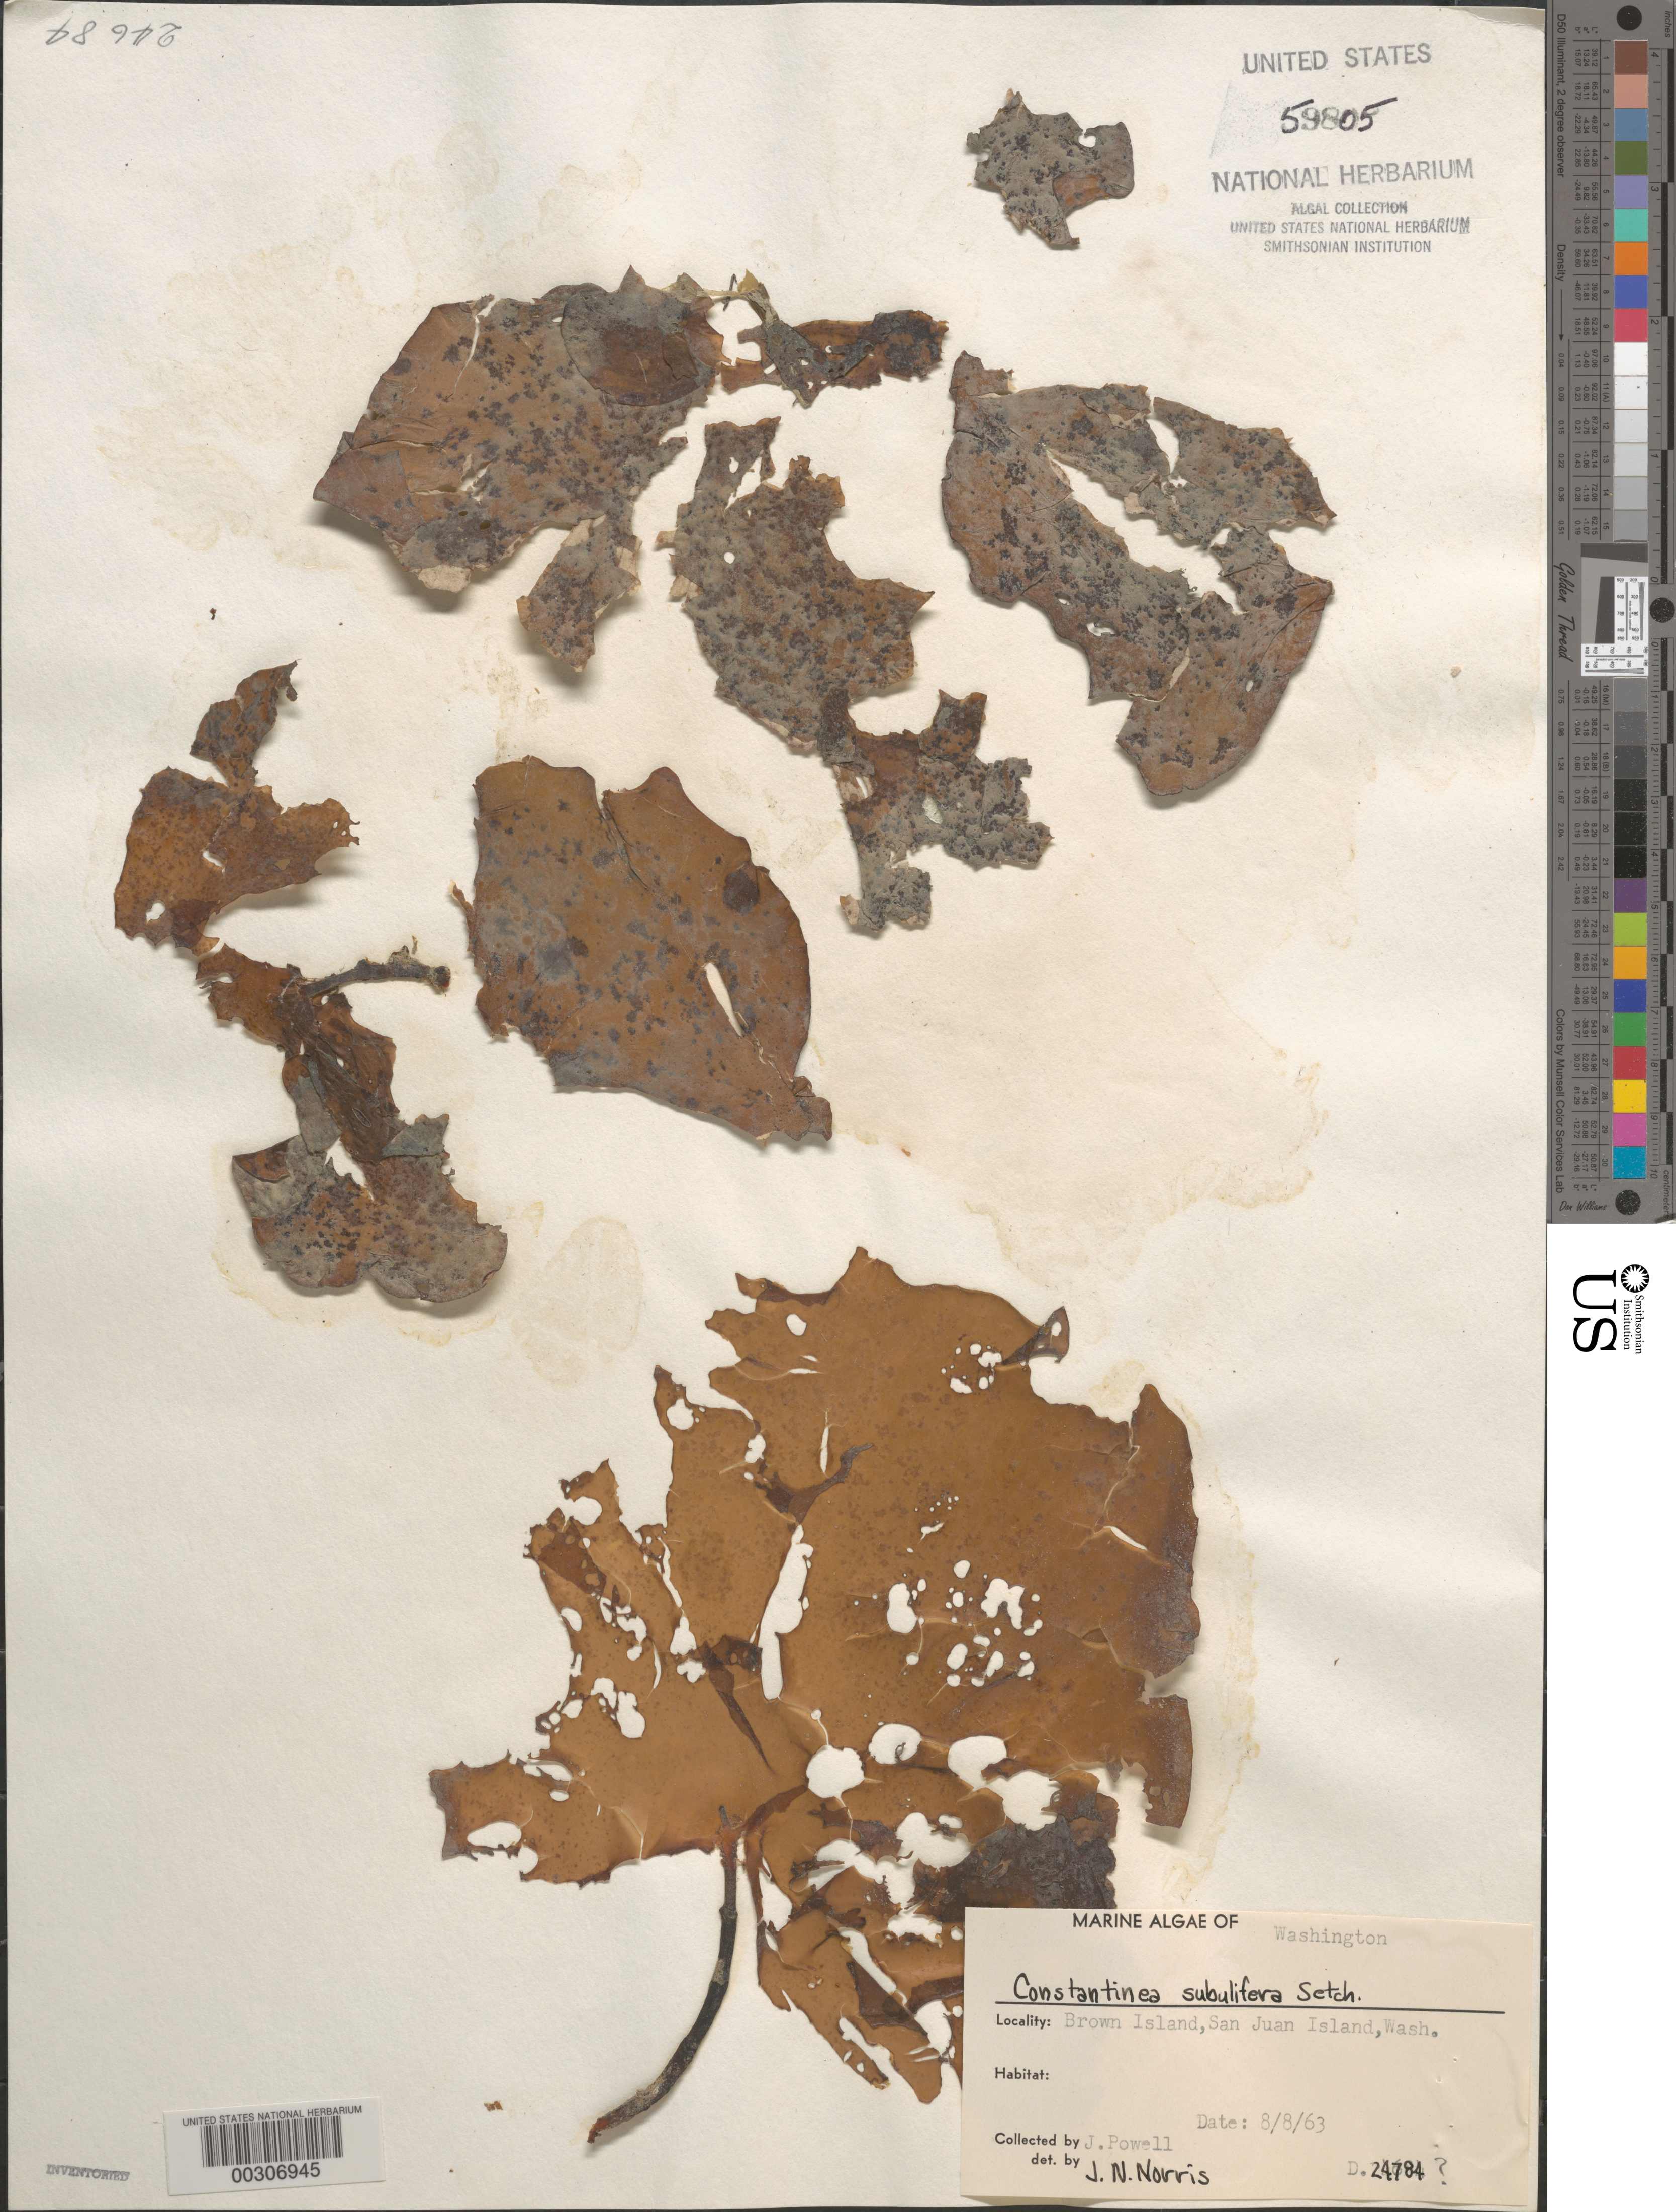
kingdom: Plantae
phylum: Rhodophyta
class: Florideophyceae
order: Gigartinales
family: Dumontiaceae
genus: Constantinea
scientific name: Constantinea subulifera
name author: Setch.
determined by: Norris, James N.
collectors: J. Powell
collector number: EYD 24784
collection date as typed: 08 Aug 1963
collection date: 1963-08-08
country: United States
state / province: Washington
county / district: San Juan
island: Brown Island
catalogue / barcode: US 59805